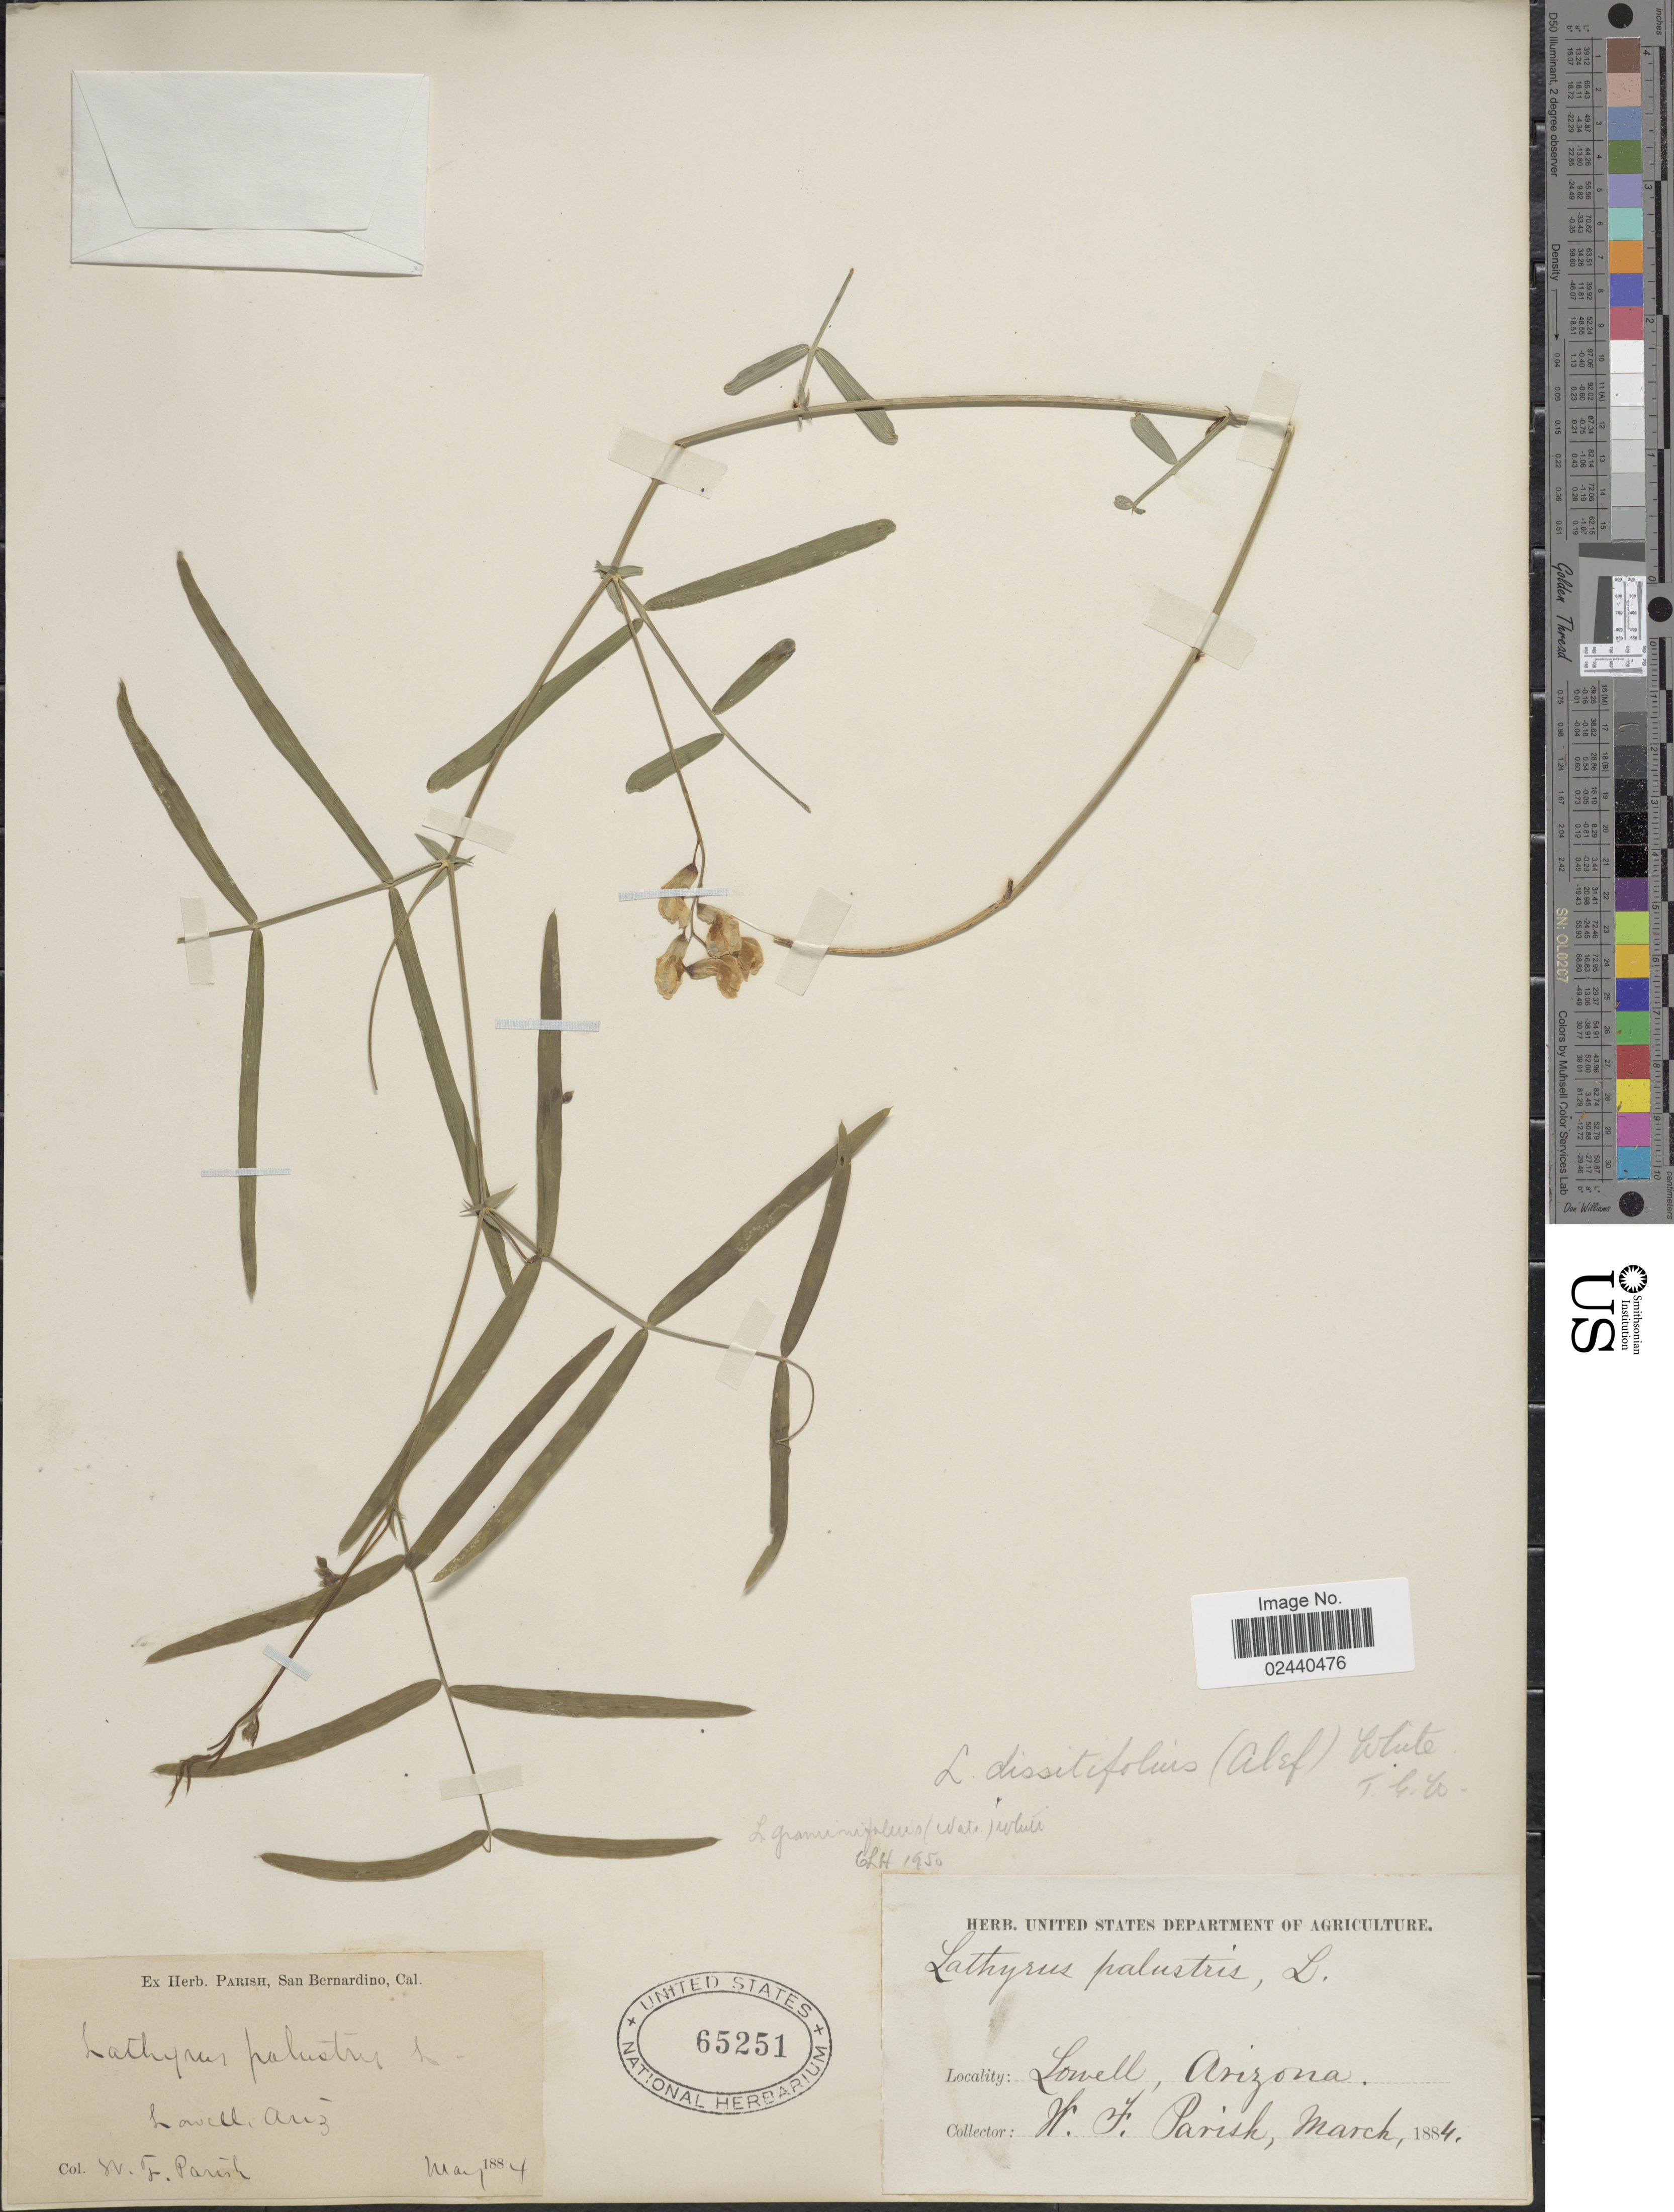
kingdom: Plantae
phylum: Tracheophyta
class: Magnoliopsida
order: Fabales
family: Fabaceae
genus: Lathyrus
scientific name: Lathyrus graminifolius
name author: (S. Watson) T.G. White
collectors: W. F. Parish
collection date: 1884-03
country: United States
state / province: Arizona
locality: Lowell, Ariz.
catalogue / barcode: US 65251